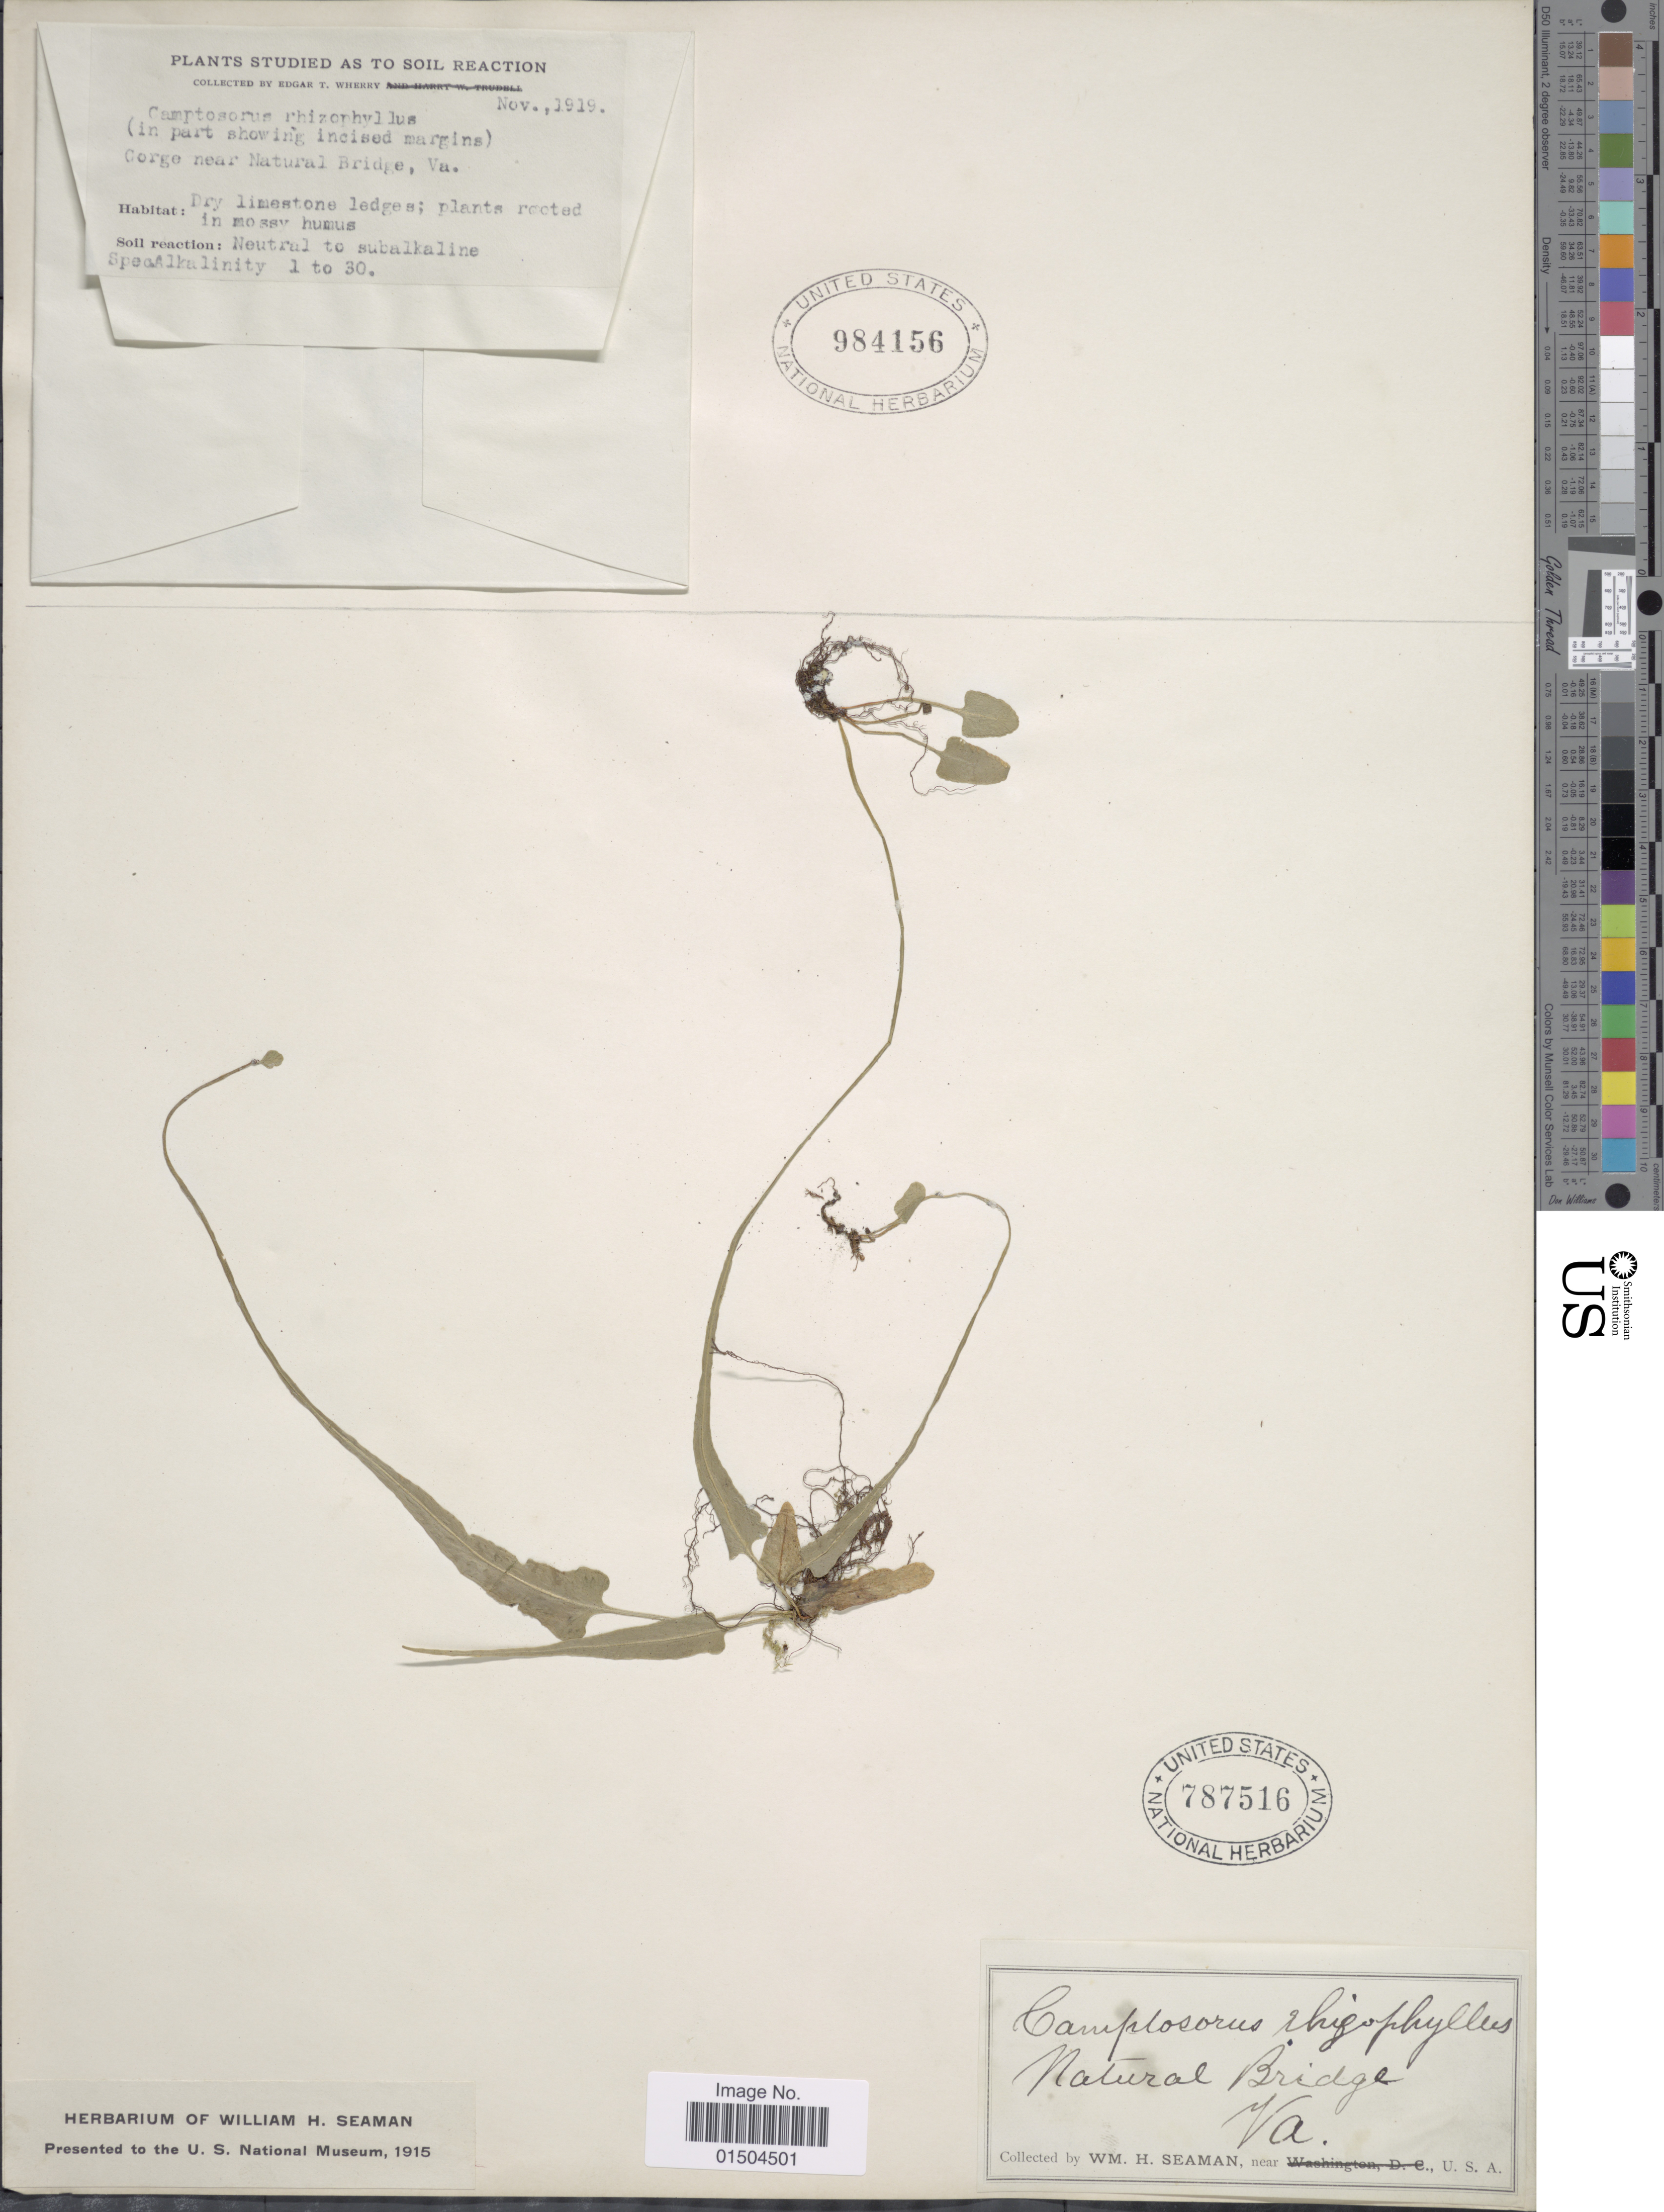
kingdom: Plantae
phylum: Tracheophyta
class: Polypodiopsida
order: Polypodiales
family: Aspleniaceae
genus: Asplenium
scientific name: Asplenium rhizophyllum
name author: L.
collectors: E. T. Wherry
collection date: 1919-11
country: United States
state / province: Virginia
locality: Gorge near Natural Bridge.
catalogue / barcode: US 984156-2